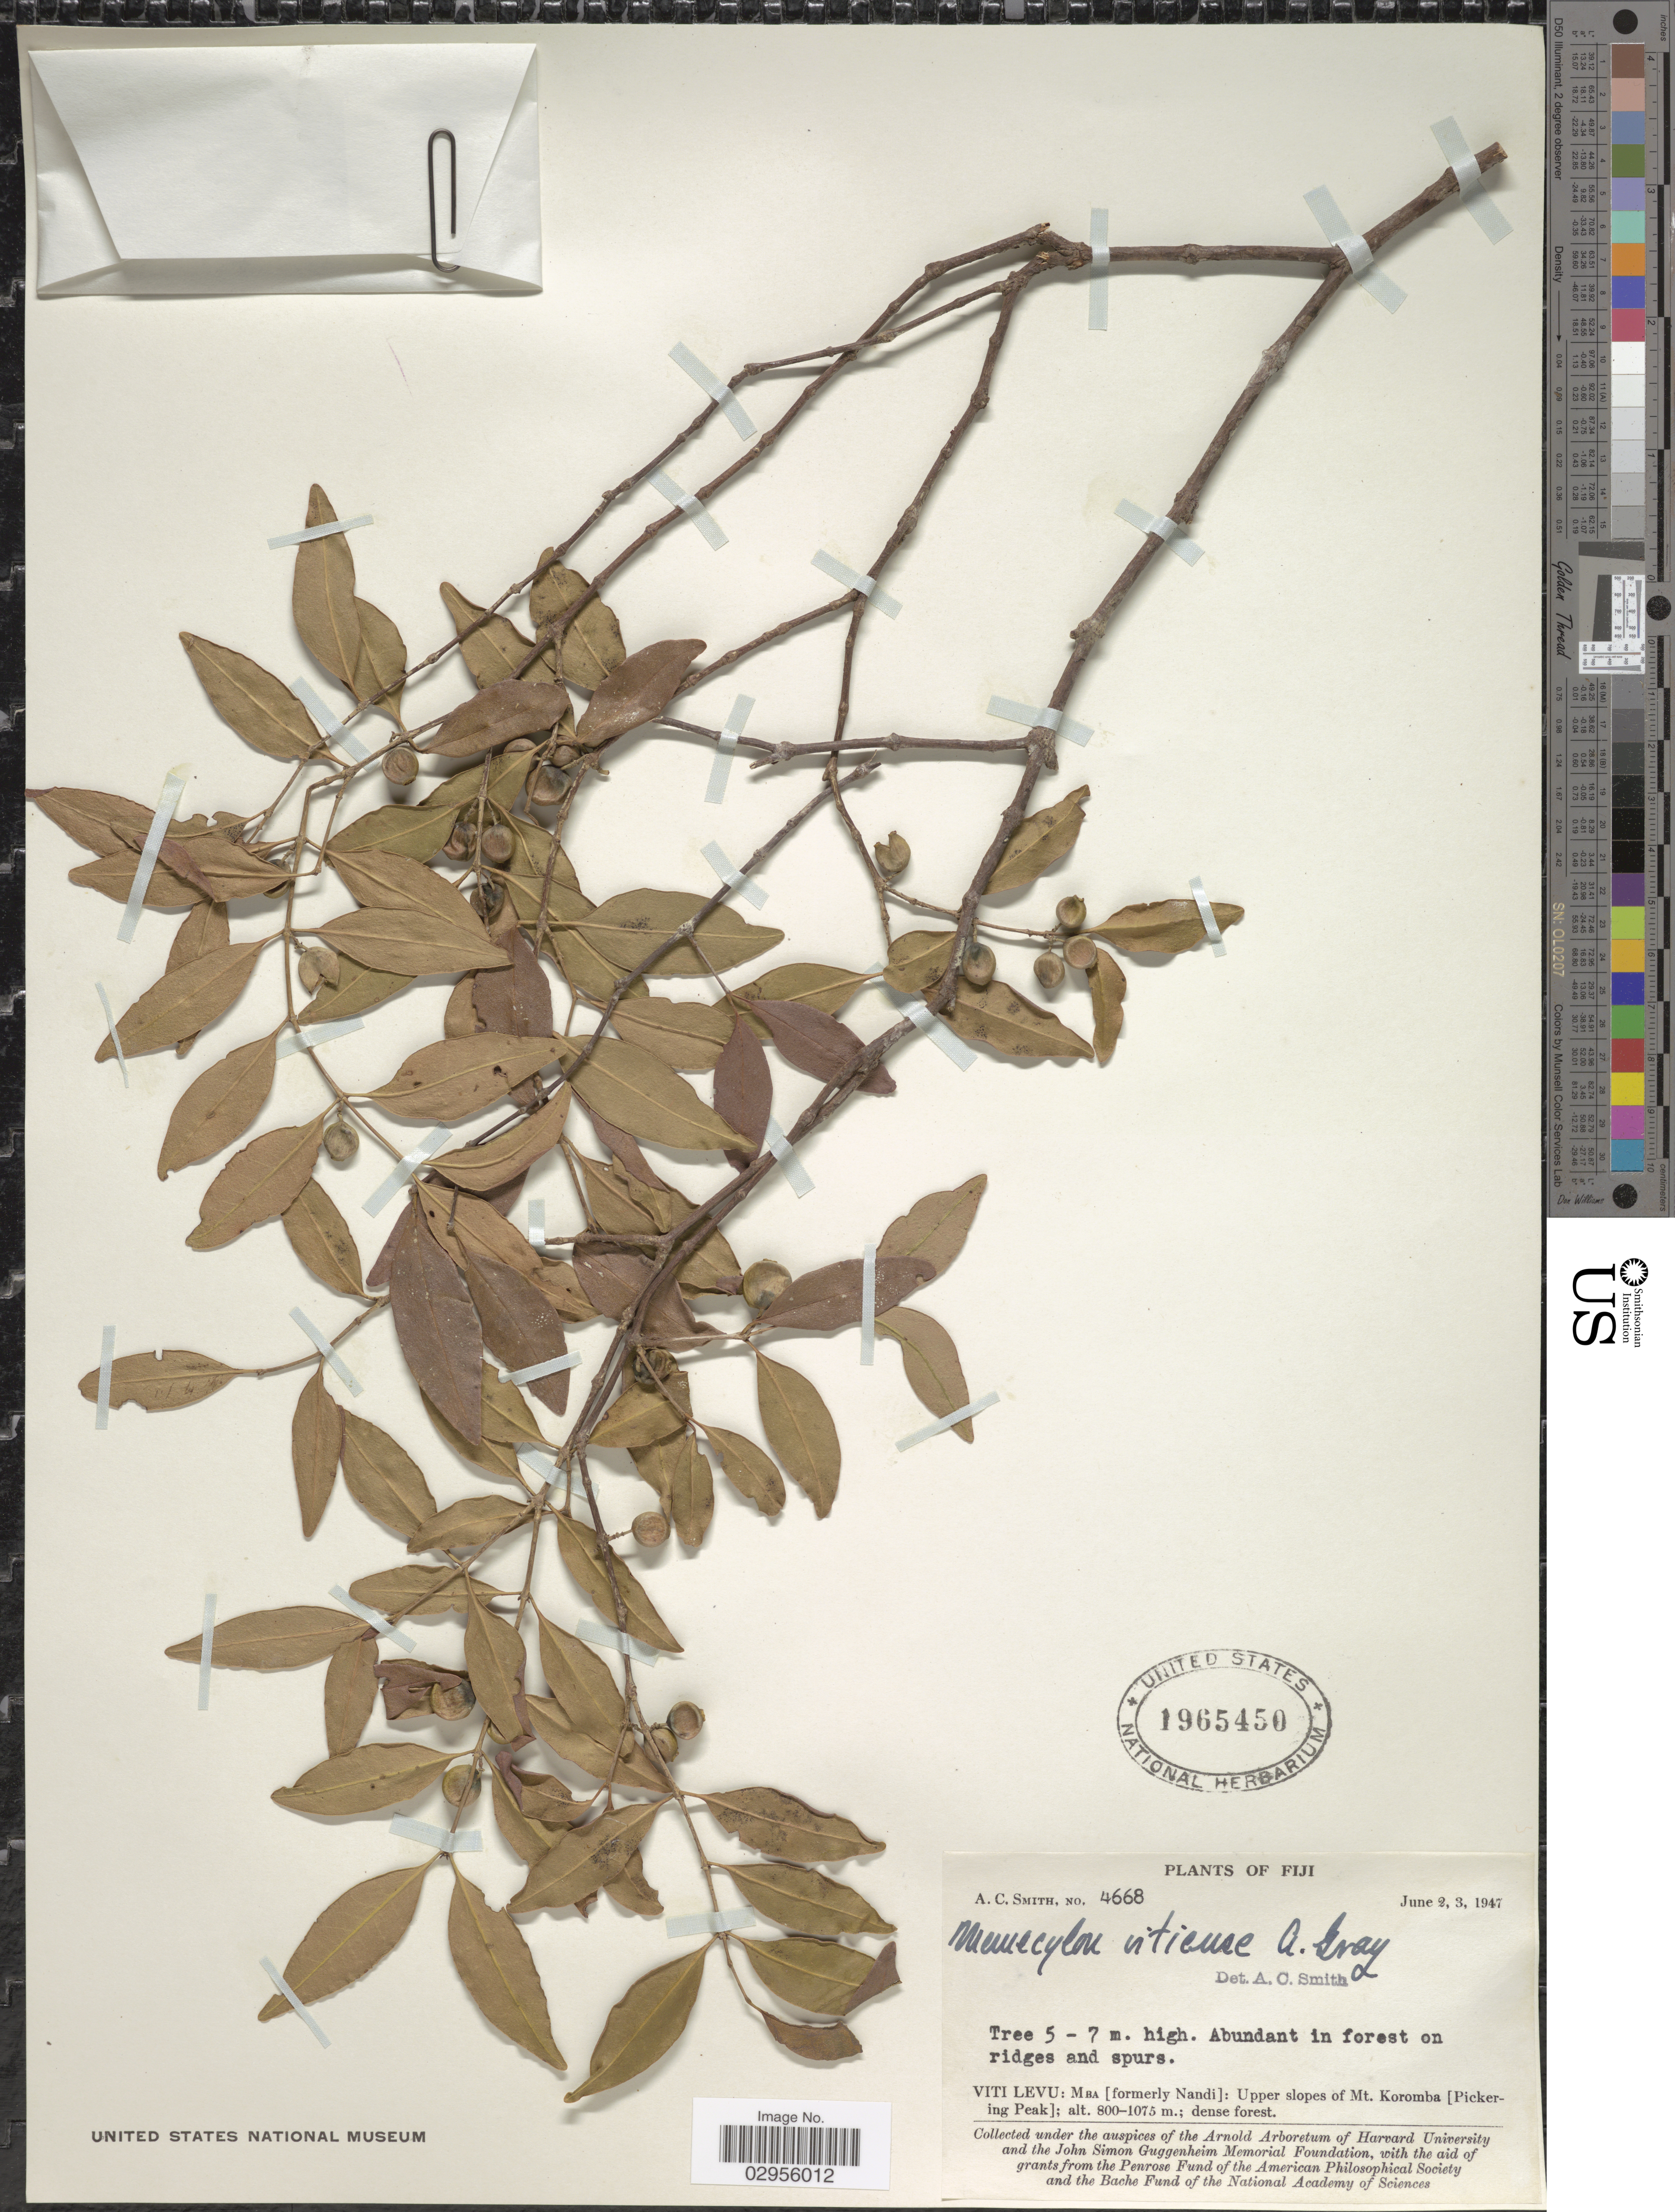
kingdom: Plantae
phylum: Tracheophyta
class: Magnoliopsida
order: Myrtales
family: Melastomataceae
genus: Memecylon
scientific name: Memecylon vitiense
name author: A. Gray in Wilkes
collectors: A. C. Smith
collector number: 4668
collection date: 1947-06-02/1947-06-03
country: Fiji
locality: Viti Levu: Mba [formerly Nandi]: Upper slopes of Mt. Koromba [Pickering Peak].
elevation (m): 800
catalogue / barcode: US 1965450